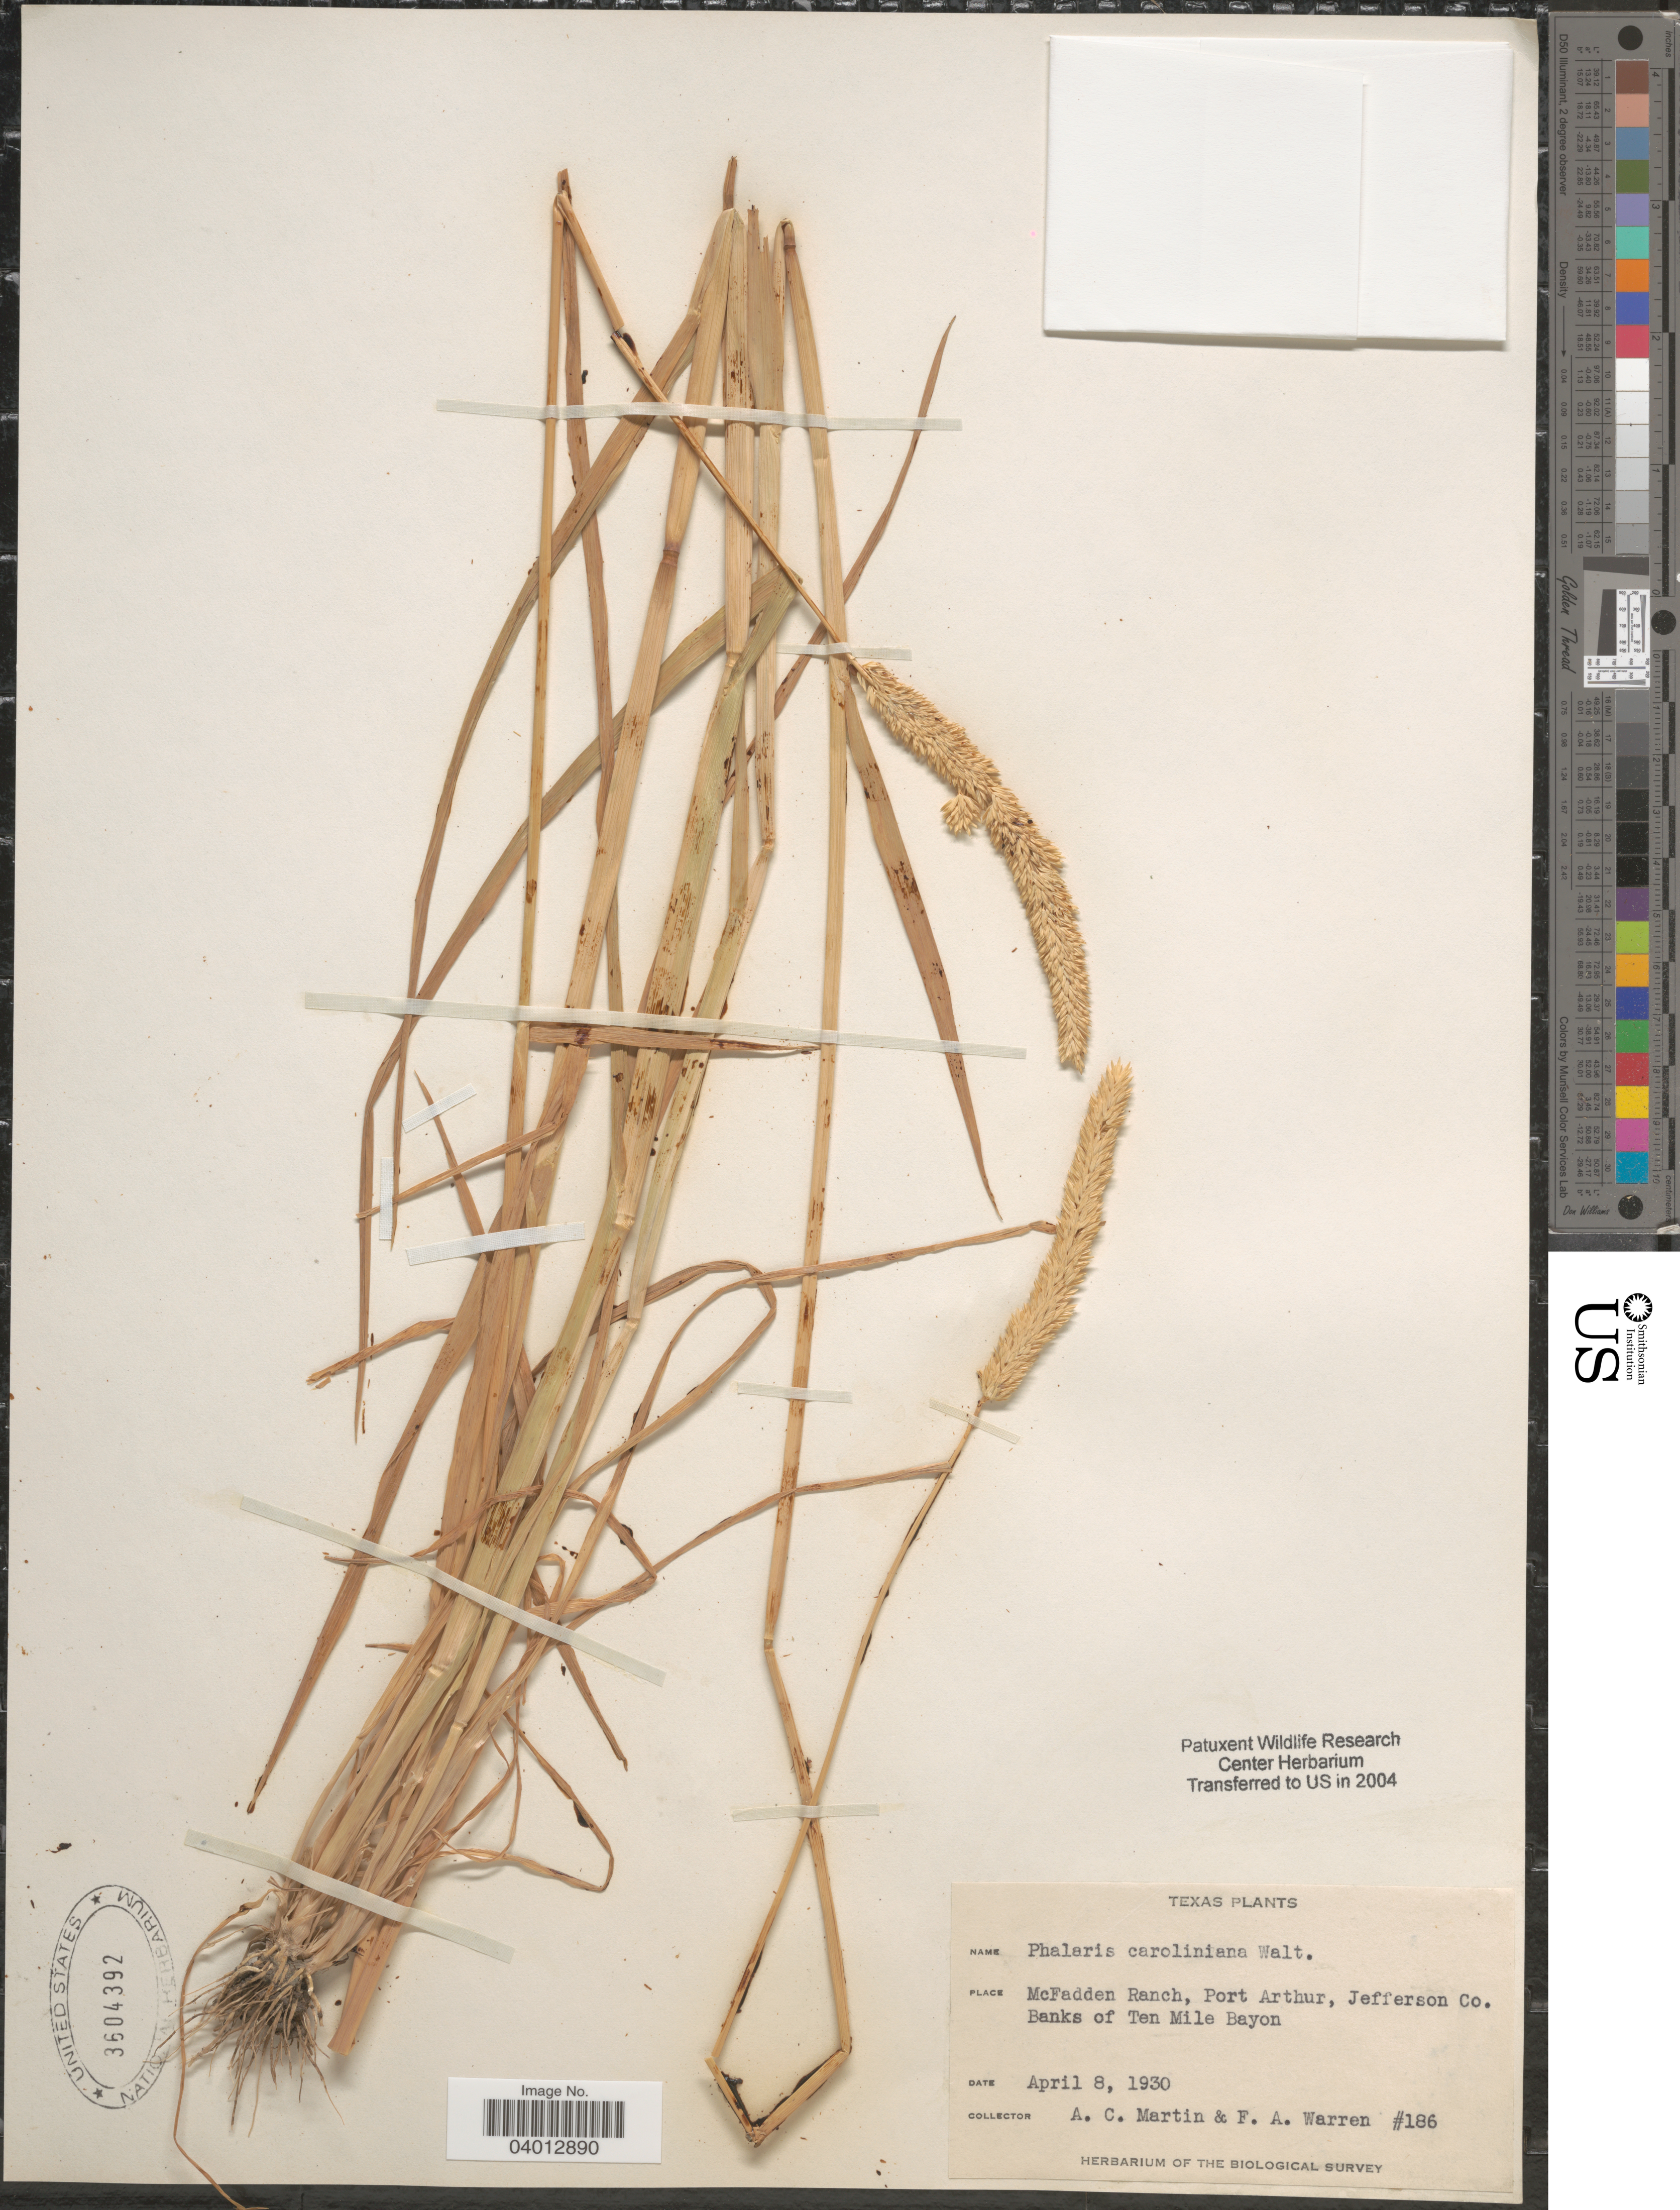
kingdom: Plantae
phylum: Tracheophyta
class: Liliopsida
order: Poales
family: Poaceae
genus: Phalaris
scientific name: Phalaris caroliniana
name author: Walter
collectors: A. C. Martin & F. Warren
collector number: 186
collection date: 1930-04-08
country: United States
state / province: Texas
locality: McFadden Ranch, Port Arthur, Jefferson Co. Banks of Ten Mile Bayon.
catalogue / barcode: US 3604392